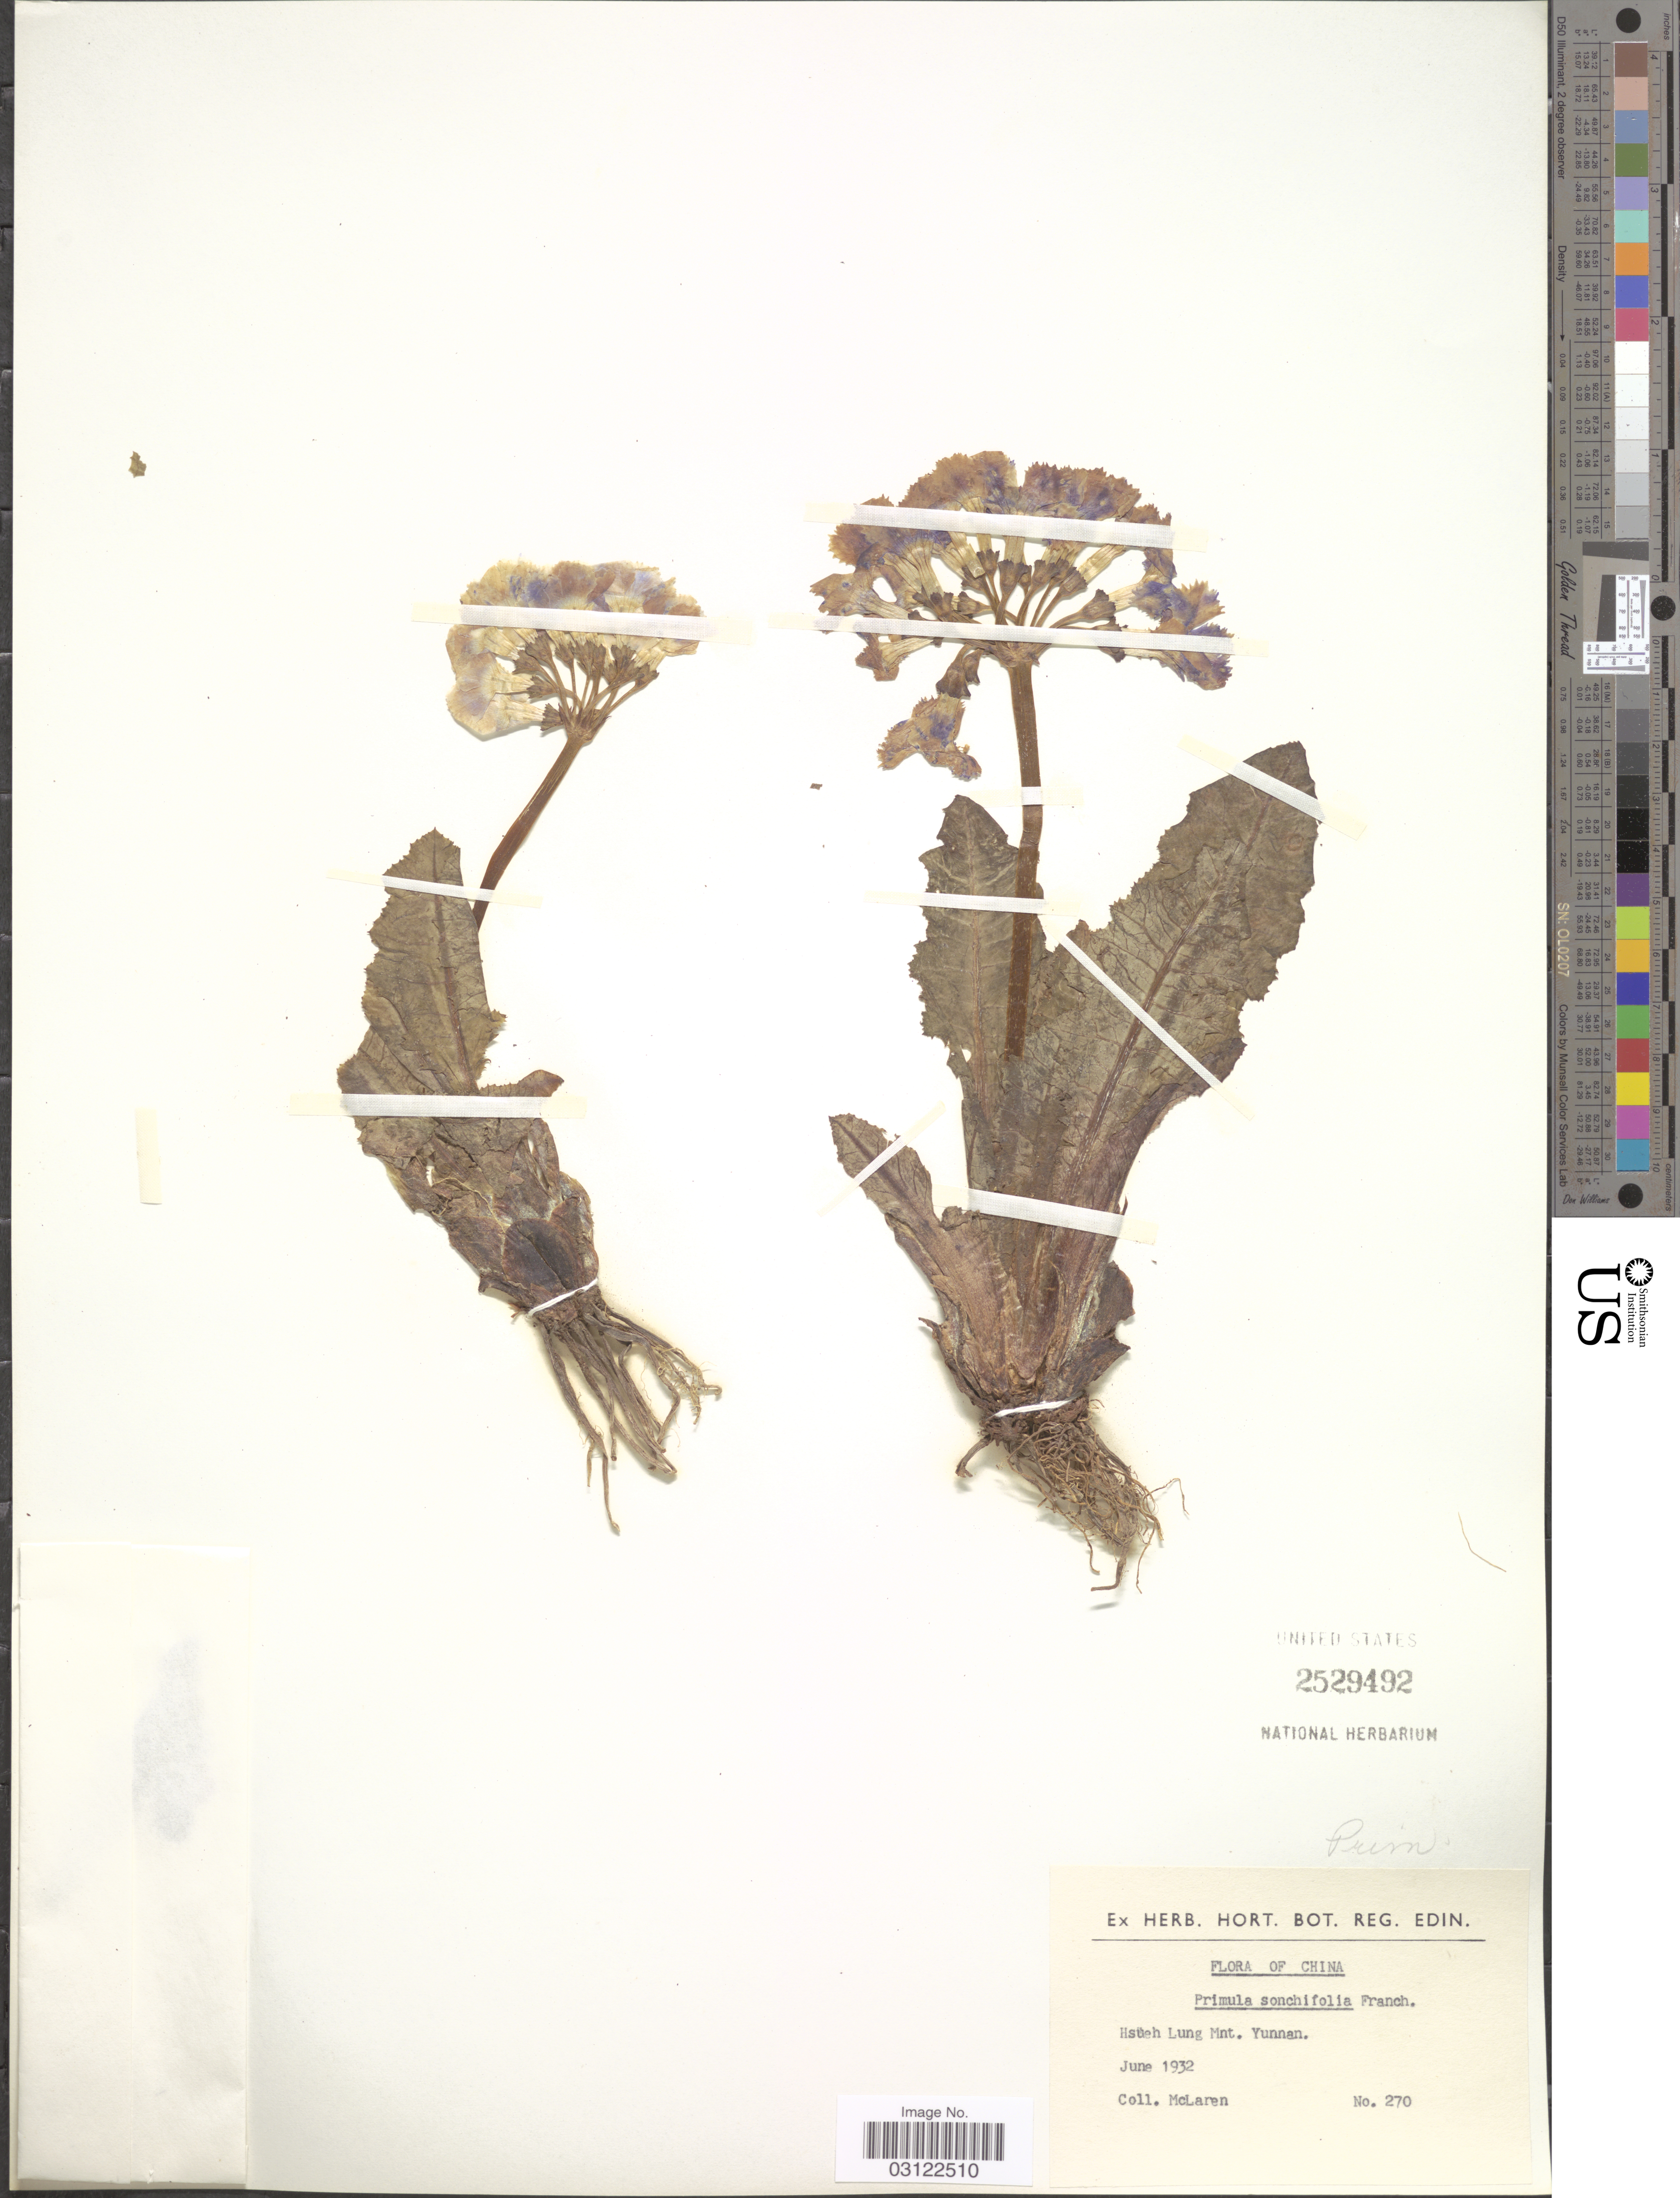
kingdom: Plantae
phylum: Tracheophyta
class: Magnoliopsida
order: Ericales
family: Primulaceae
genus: Primula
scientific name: Primula sonchifolia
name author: Franch.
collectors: McLaren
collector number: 270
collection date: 1932-06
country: China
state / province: Yunnan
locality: Hsueh Lung Mnt. Yunnan.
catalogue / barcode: US 2529492